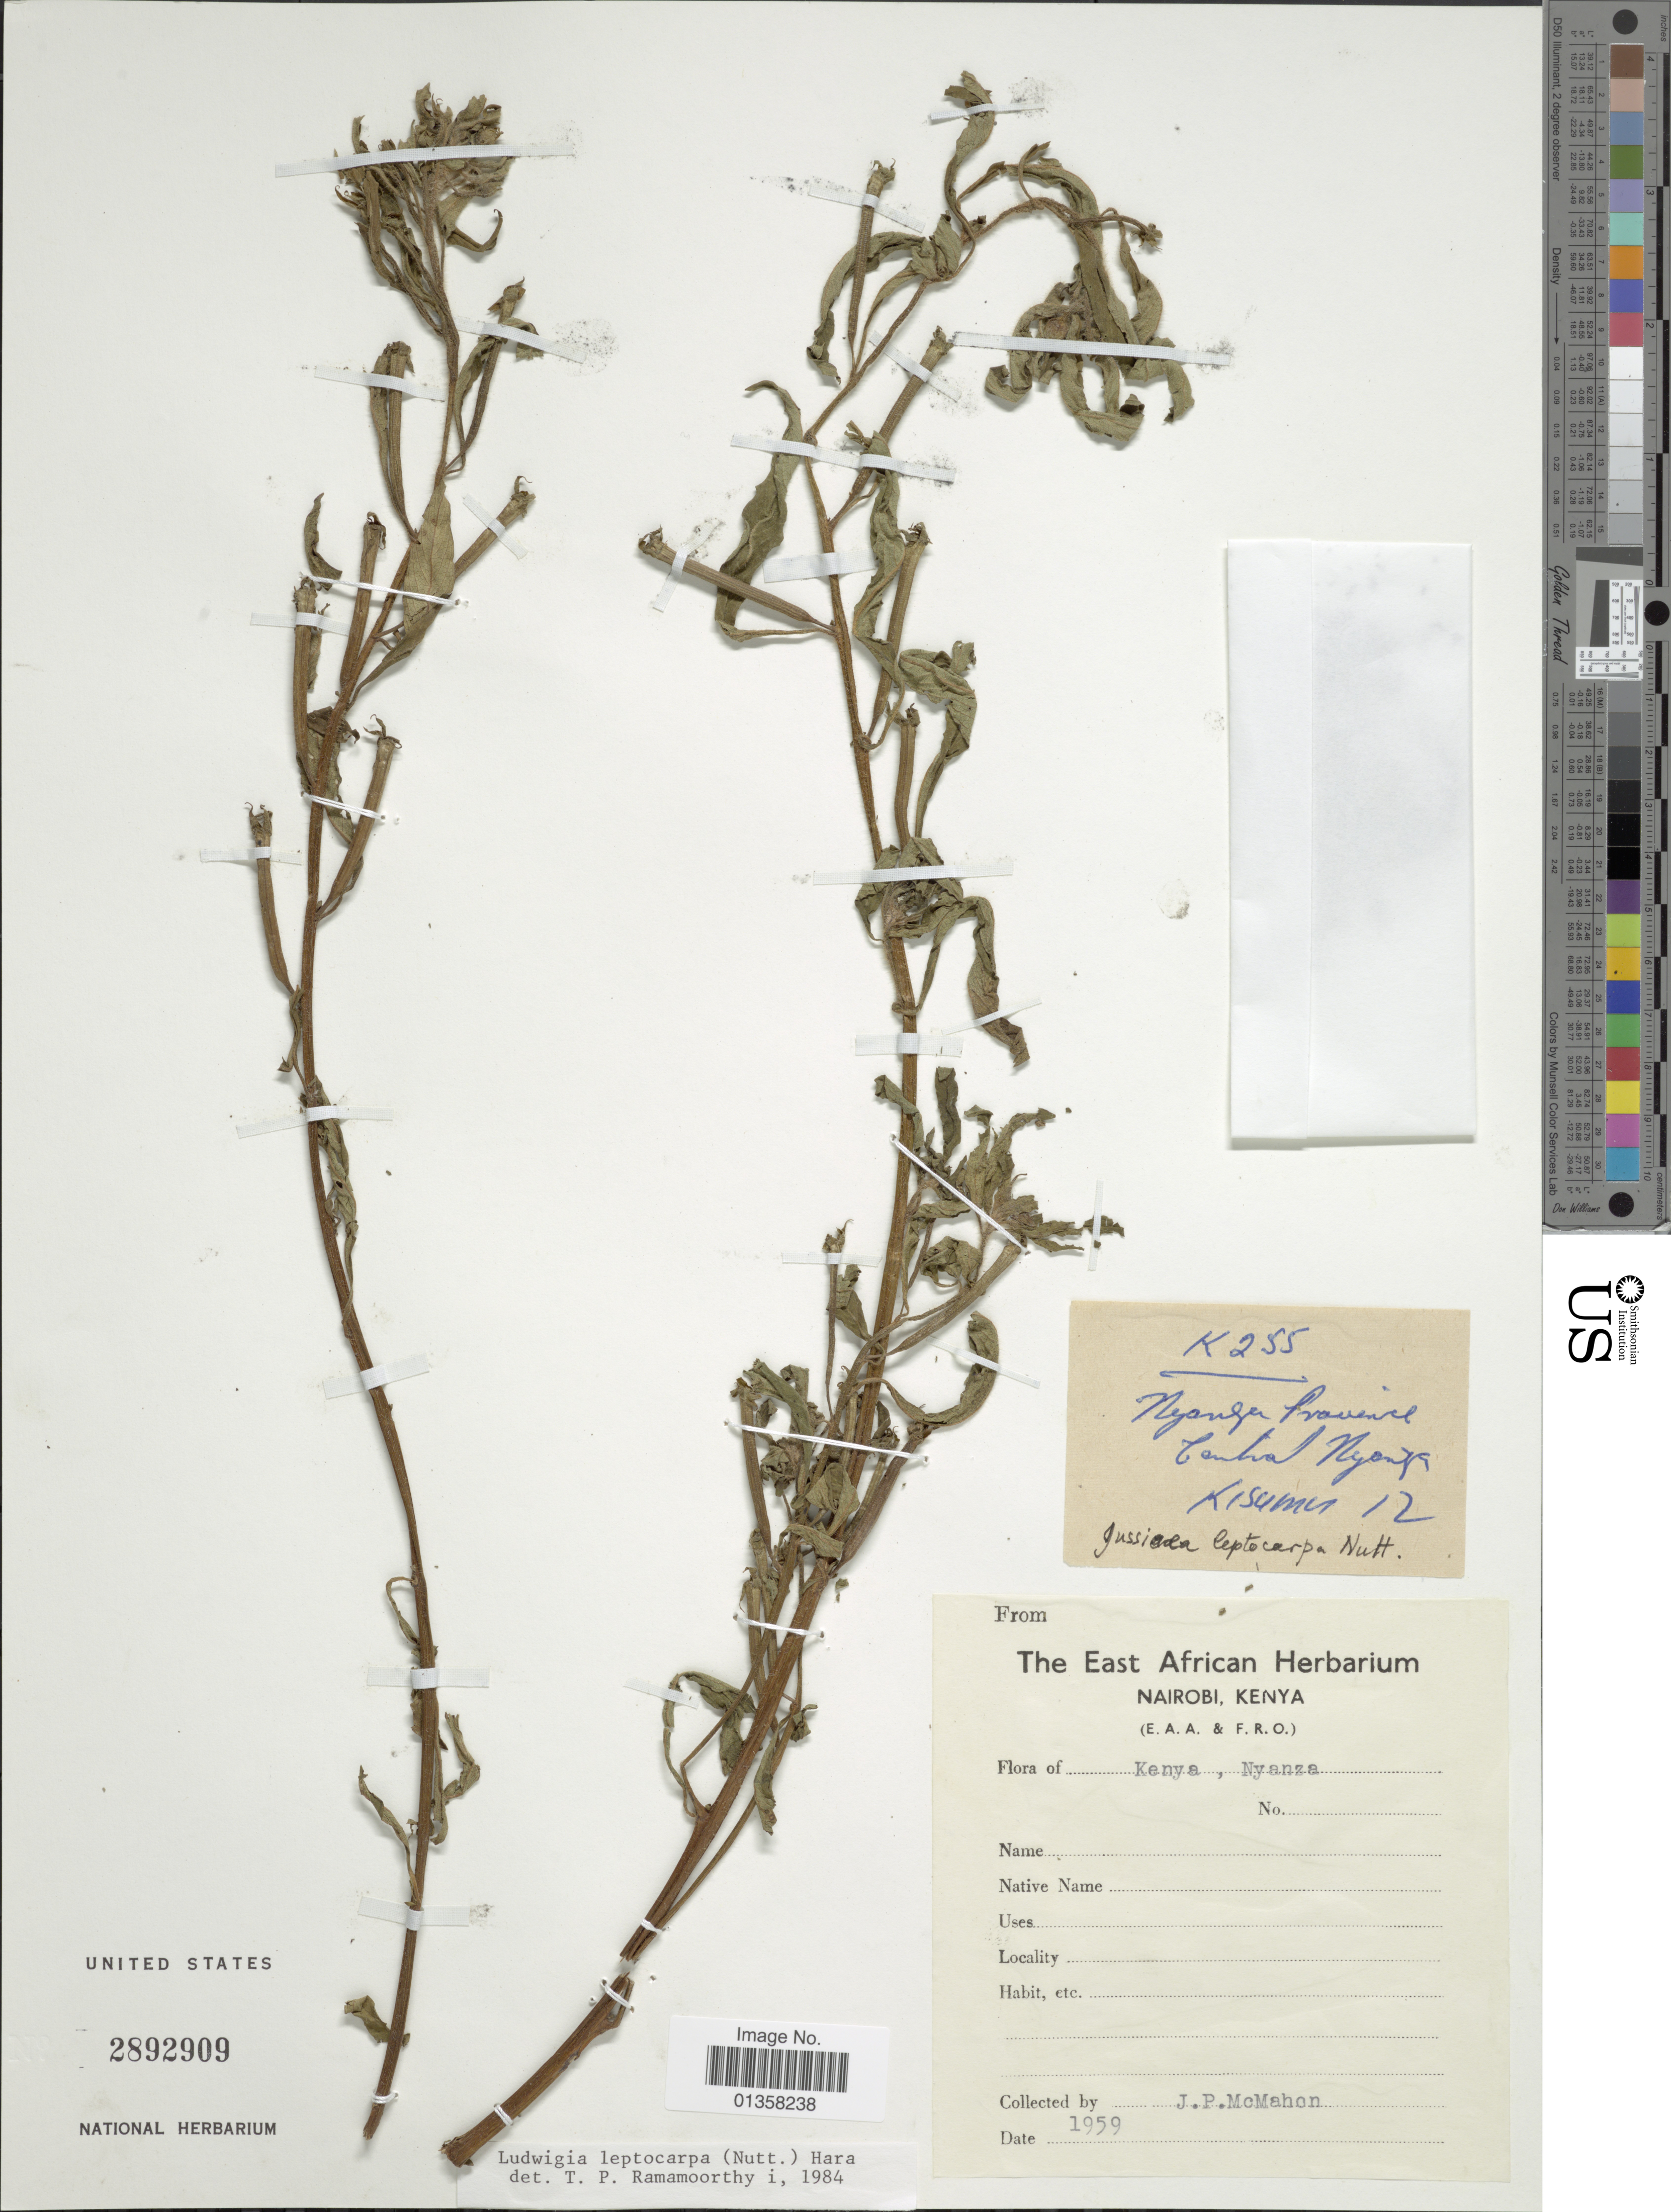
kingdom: Plantae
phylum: Tracheophyta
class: Magnoliopsida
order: Myrtales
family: Onagraceae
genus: Ludwigia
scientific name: Ludwigia leptocarpa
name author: (Nutt.) H. Hara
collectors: J. Mcmahon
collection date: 1959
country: Kenya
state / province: Kisumu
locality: Nyanza Province, Central Nyanza, Kisumu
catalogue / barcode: US 2892909